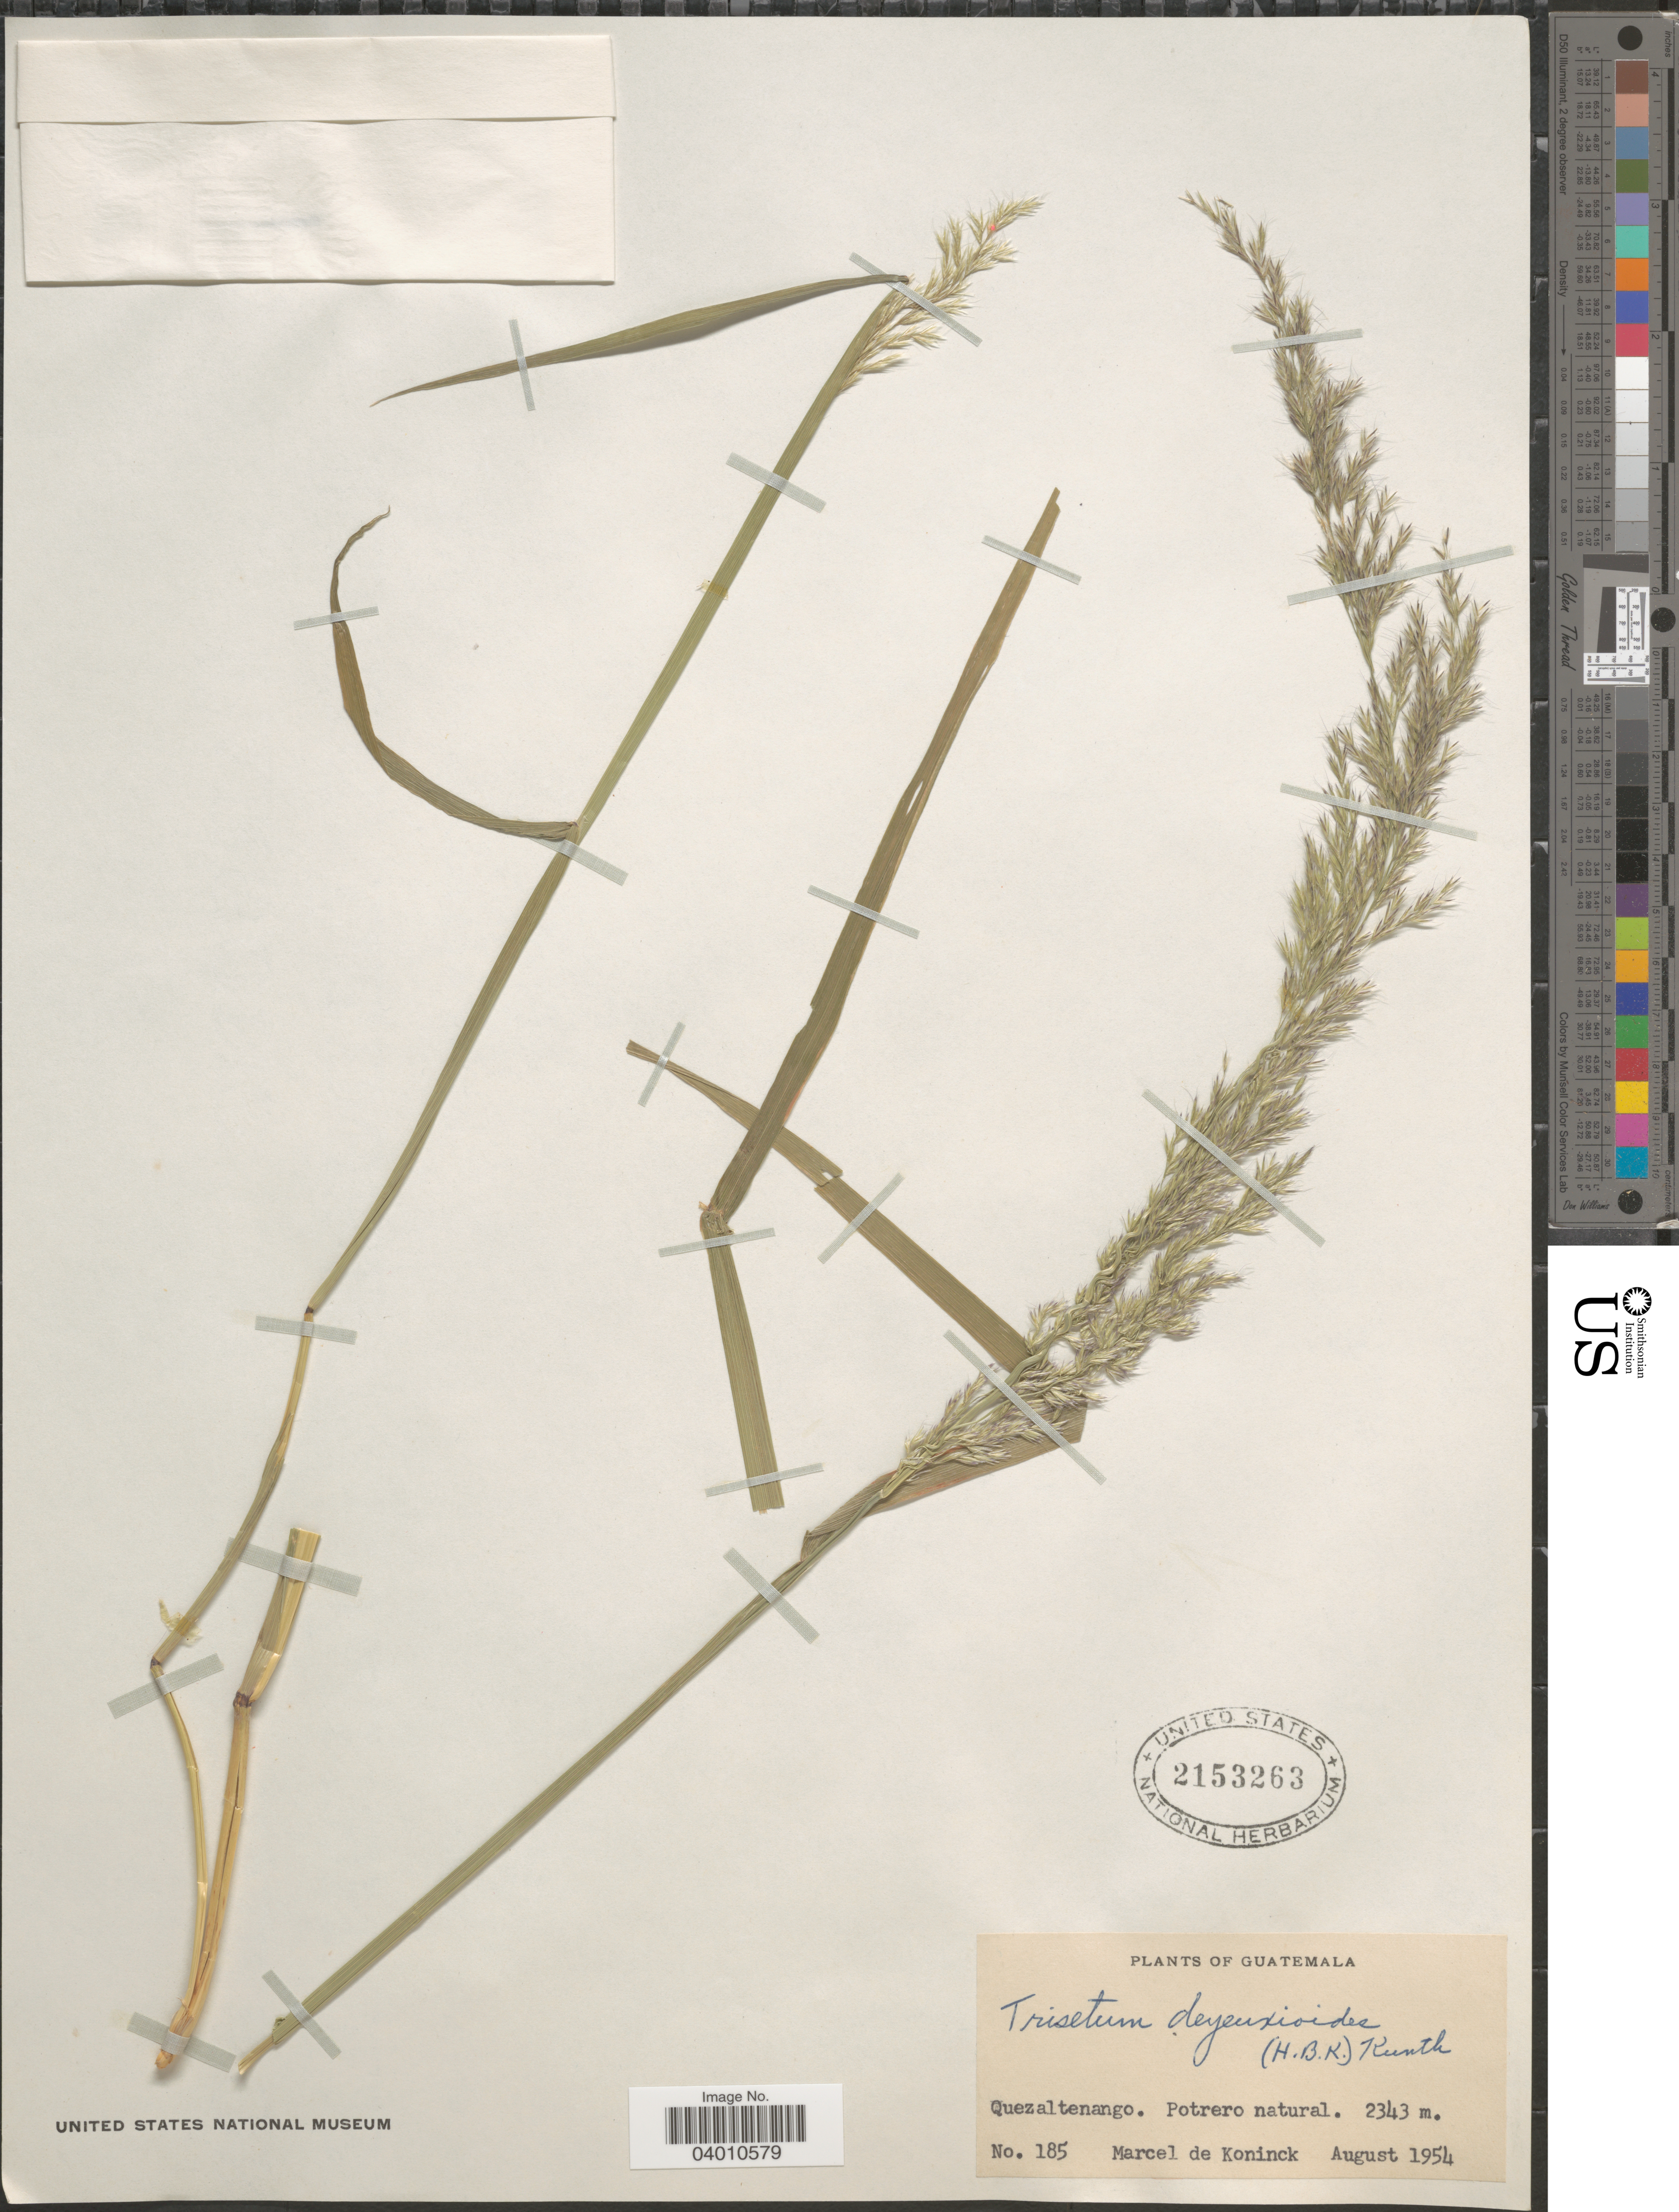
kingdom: Plantae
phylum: Tracheophyta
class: Liliopsida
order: Poales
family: Poaceae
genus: Peyritschia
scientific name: Peyritschia deyeuxioides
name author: (Kunth) Finot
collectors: M. Koninck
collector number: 185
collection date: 1954-08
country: Guatemala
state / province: Quetzaltenango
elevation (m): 2343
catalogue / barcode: US 2153263